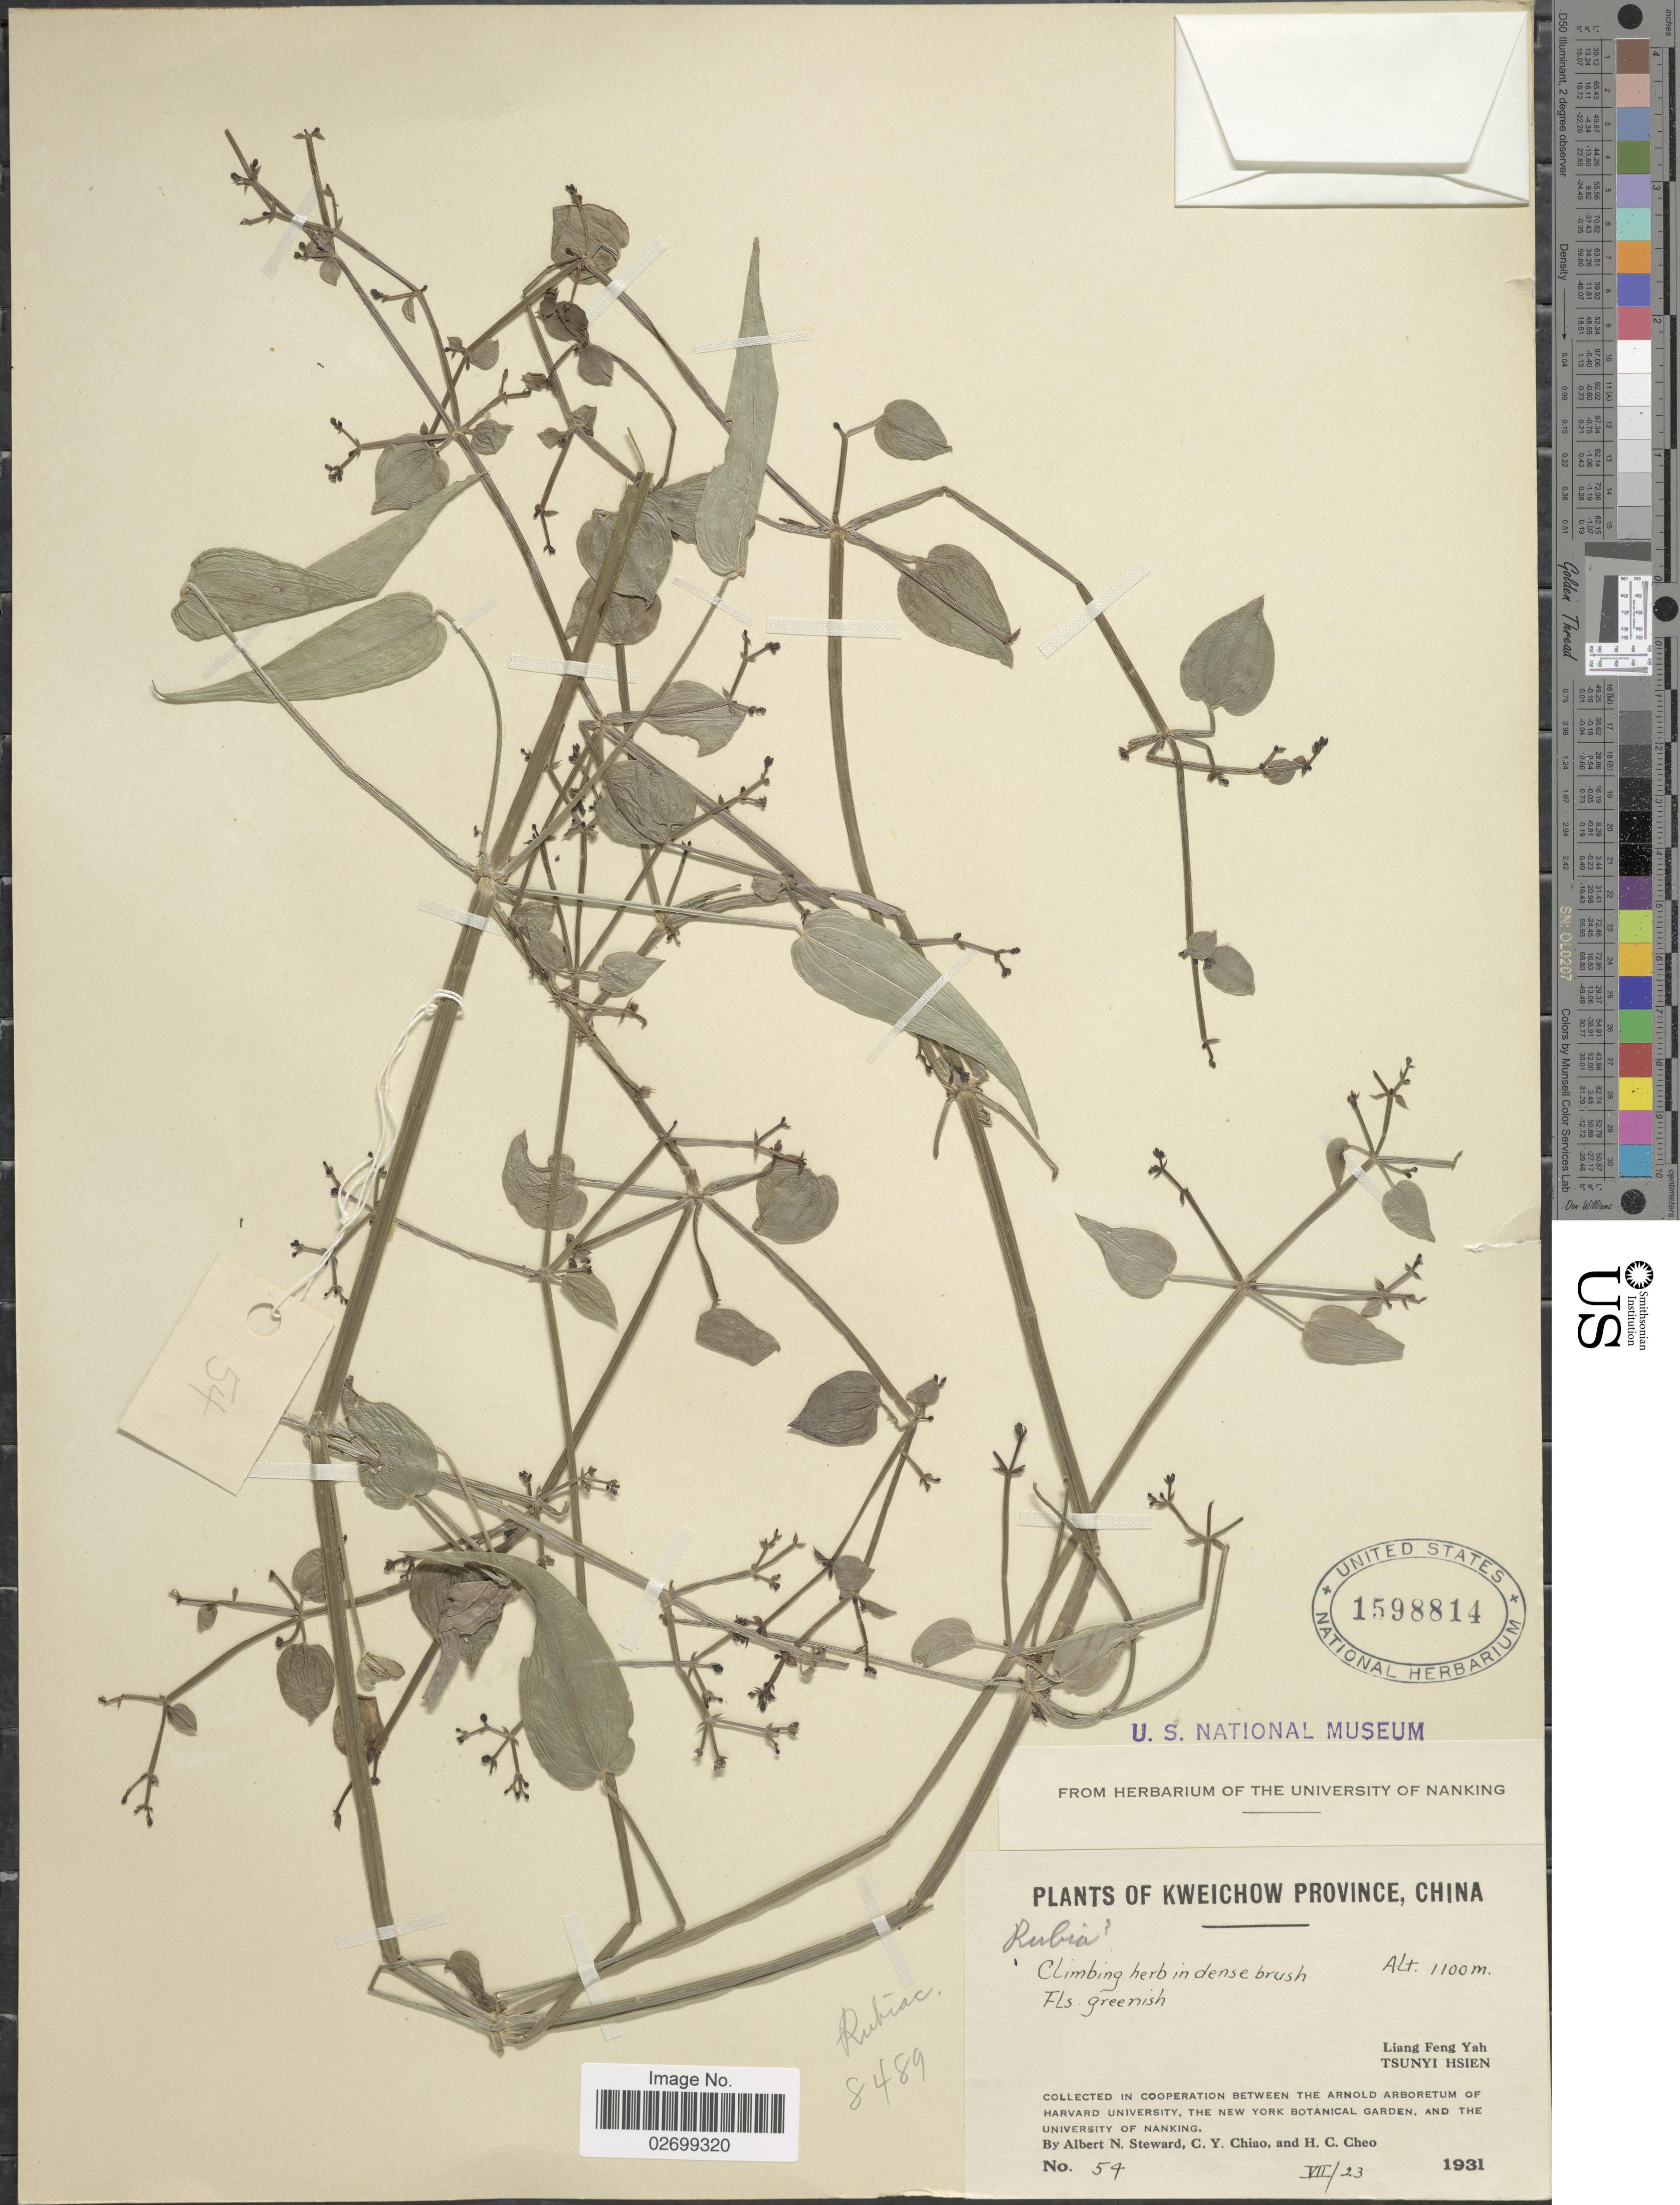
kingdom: Plantae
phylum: Tracheophyta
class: Magnoliopsida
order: Gentianales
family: Rubiaceae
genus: Rubia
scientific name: Rubia cordifolia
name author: L.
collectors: A. N. Steward, C. Y. Chiao & H. Cheo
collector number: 54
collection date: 1931-07-23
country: China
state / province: Guizhou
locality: Kweichow Province, Liang Feng Yah, Tsuni Hsien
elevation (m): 1100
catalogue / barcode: US 1598814